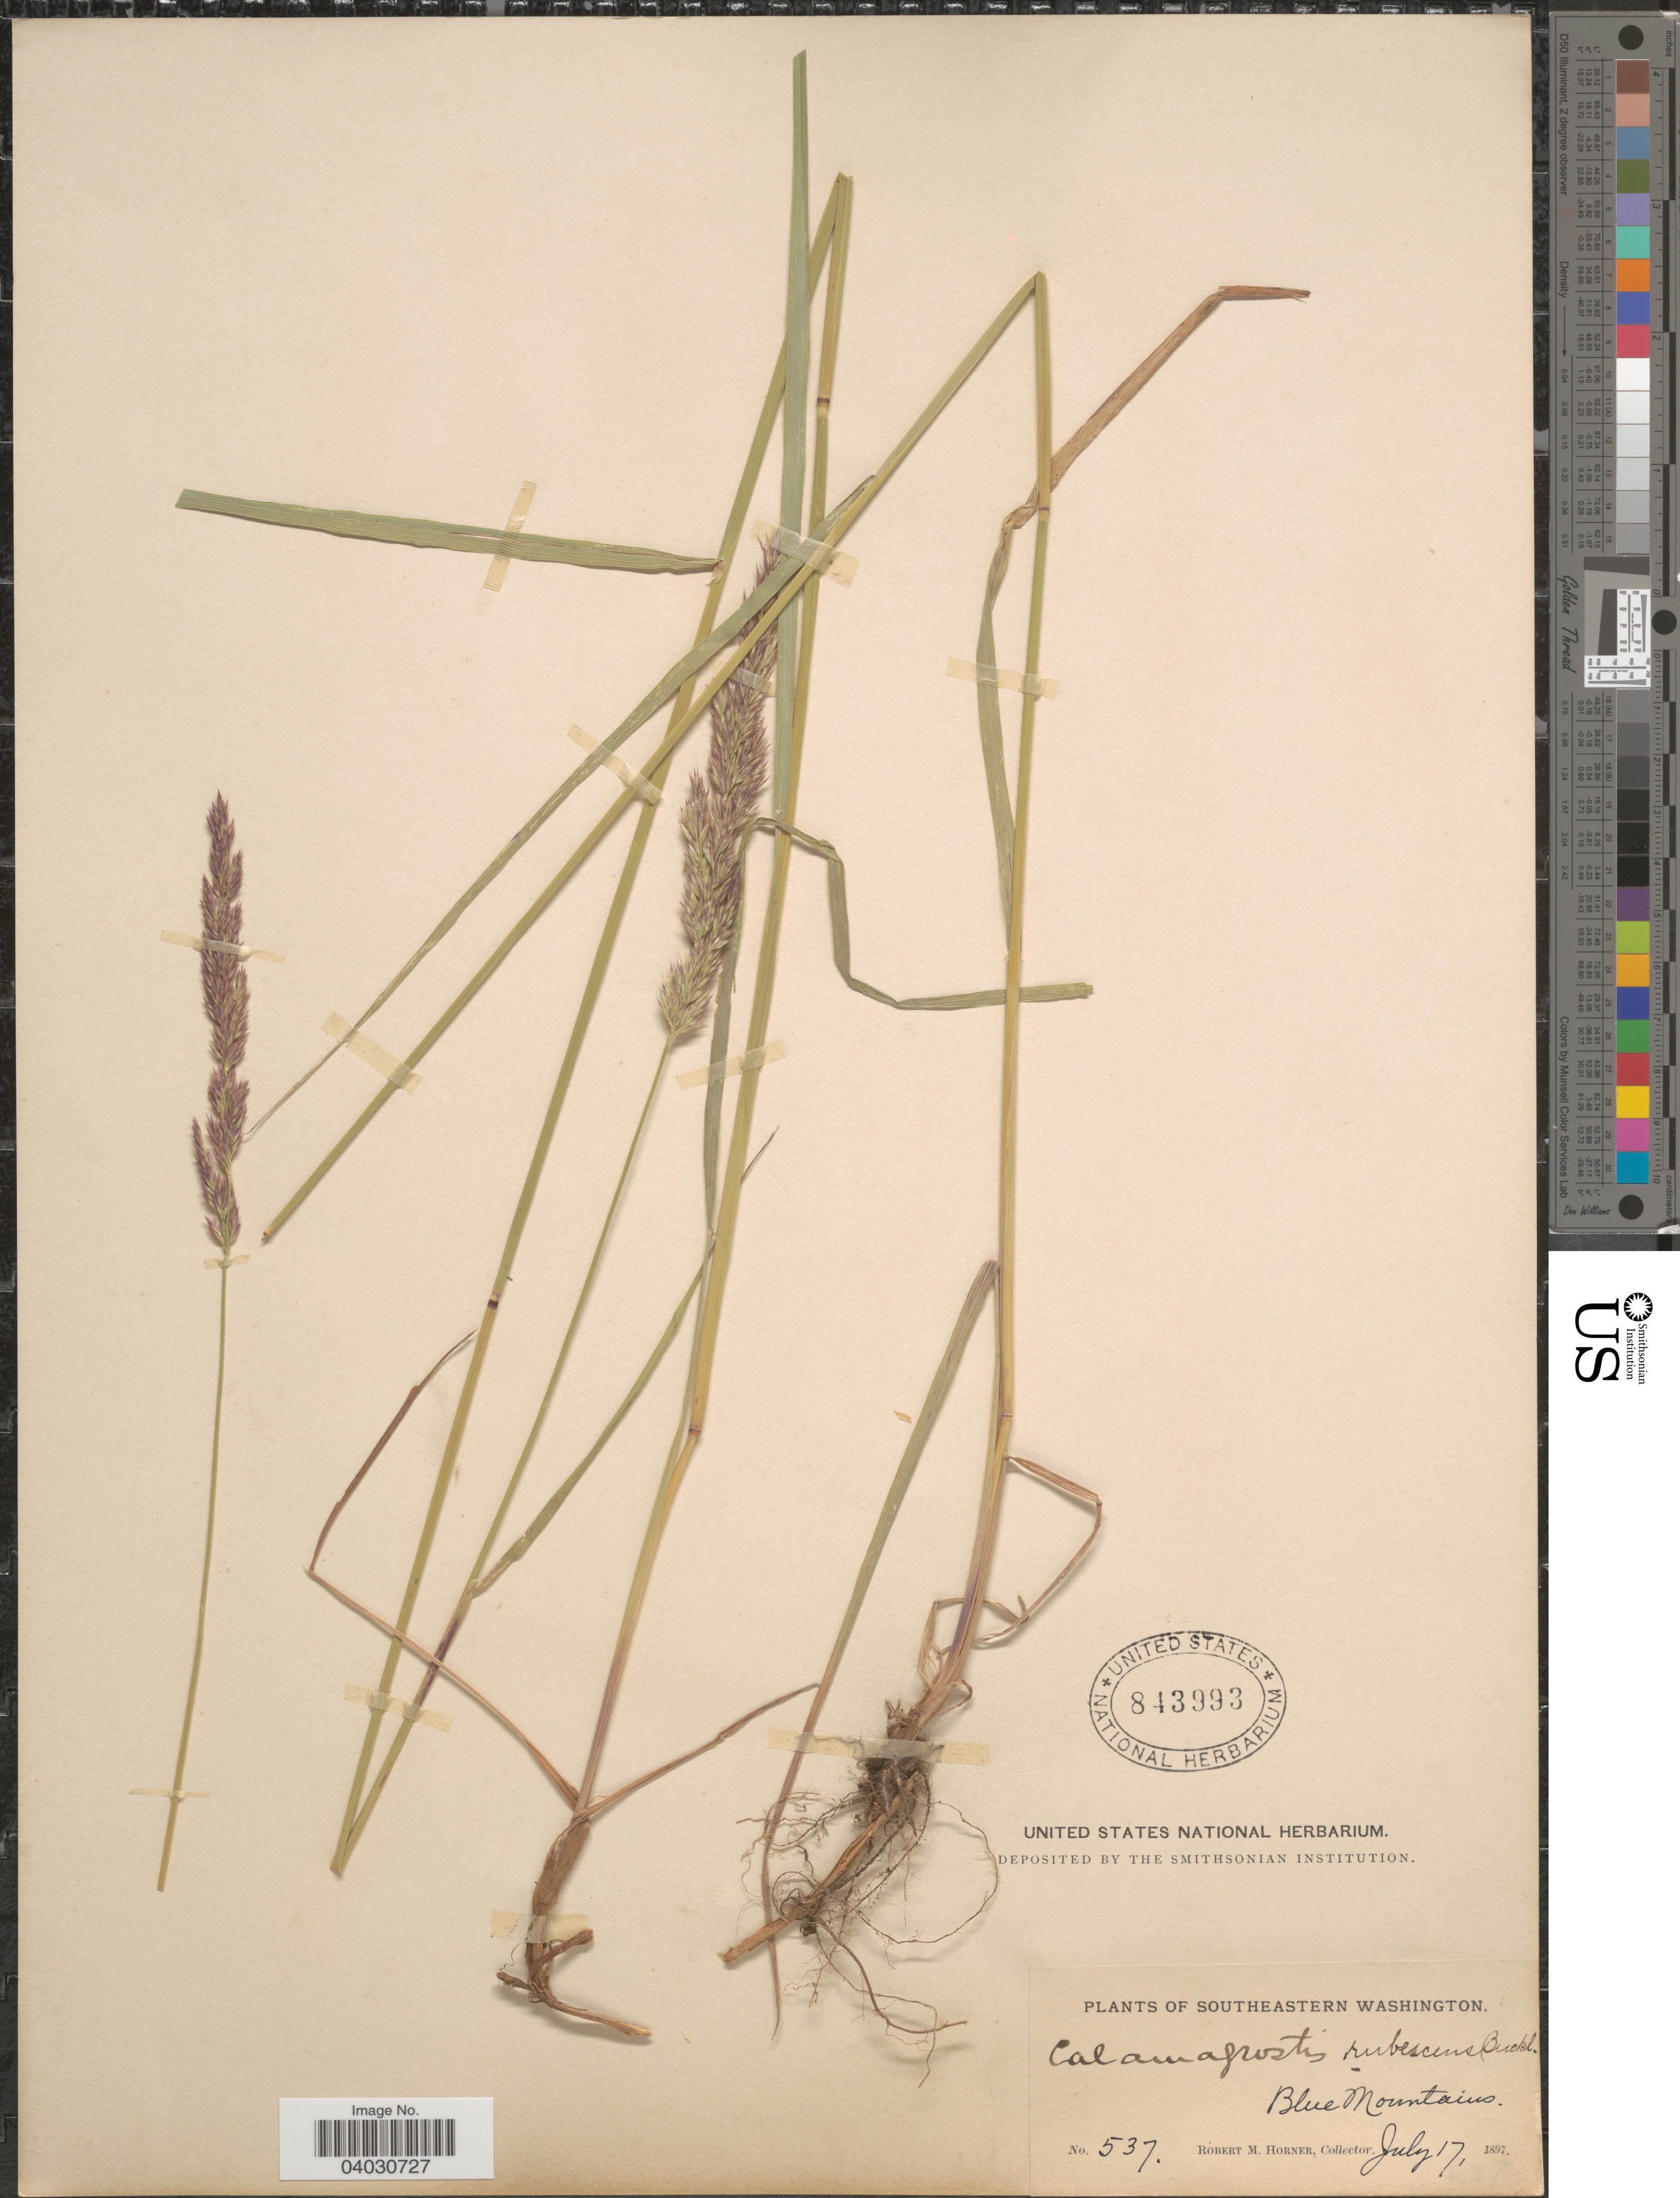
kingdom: Plantae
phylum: Tracheophyta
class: Liliopsida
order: Poales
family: Poaceae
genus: Calamagrostis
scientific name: Calamagrostis rubescens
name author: Buckley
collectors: R. Horner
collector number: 537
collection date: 1897-07-17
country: United States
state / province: Washington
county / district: Clallam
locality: Southeastern Washington. Blue Mountains.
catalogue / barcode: US 843993